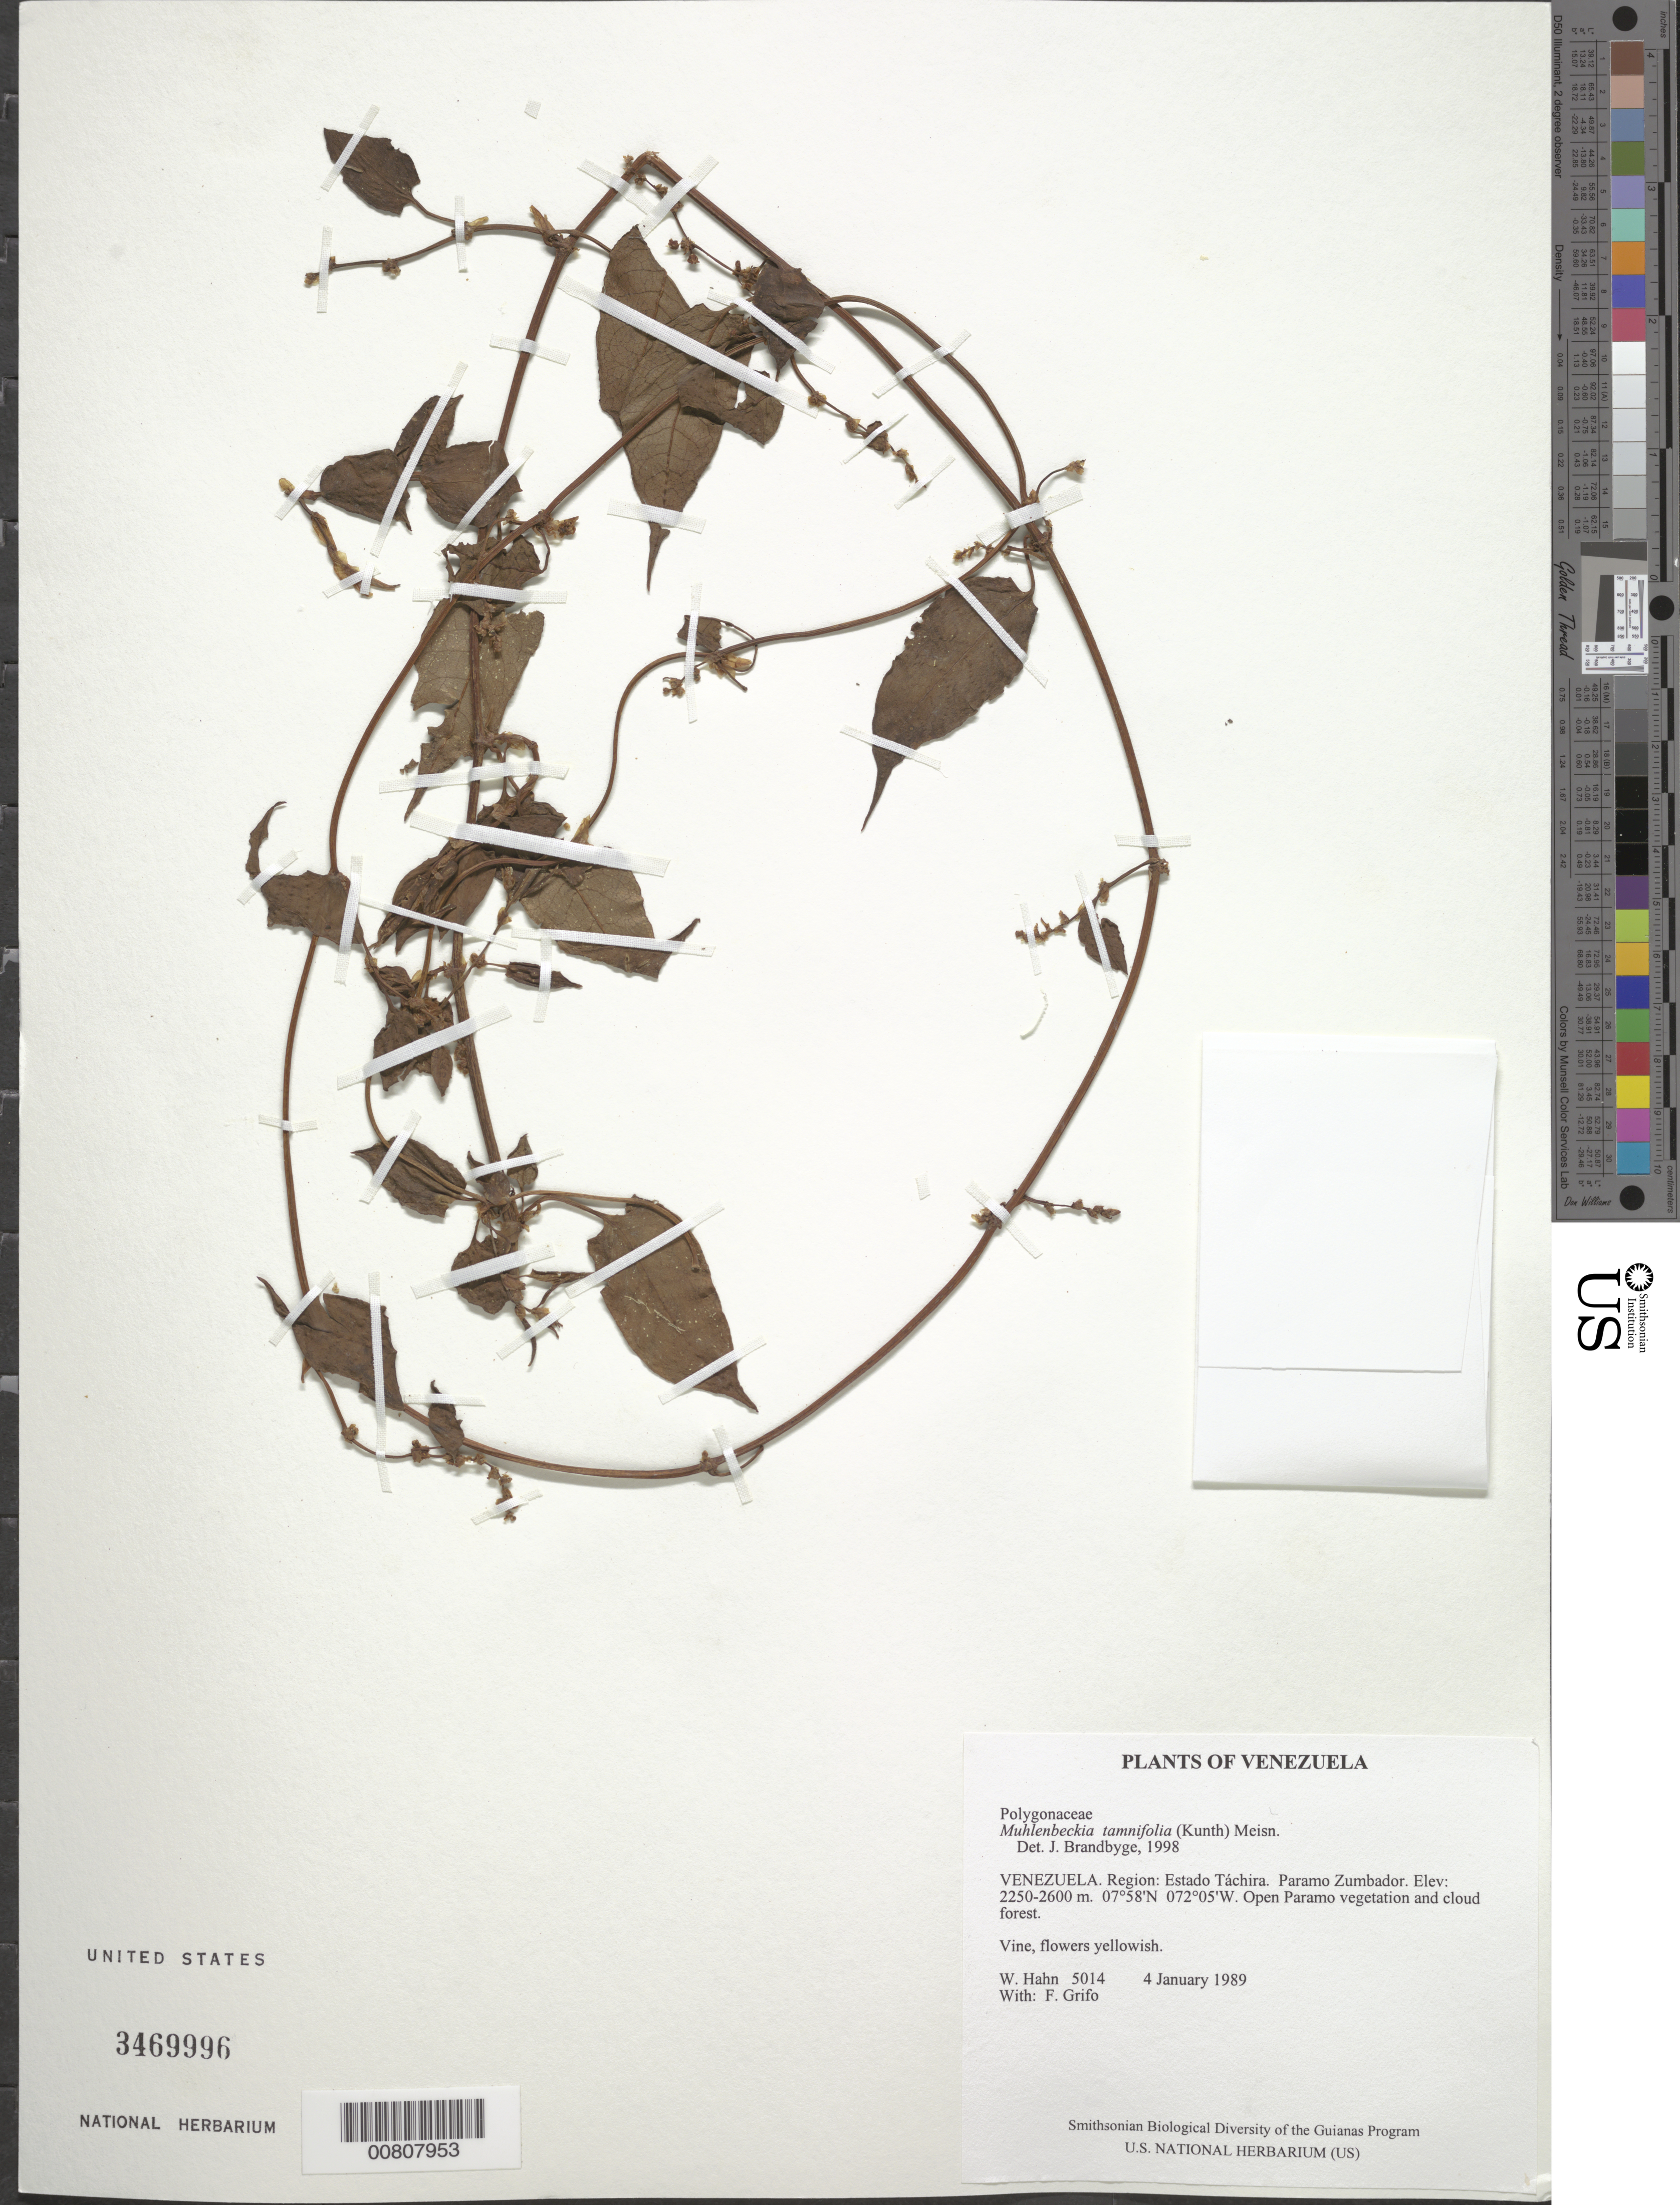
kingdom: Plantae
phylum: Tracheophyta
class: Magnoliopsida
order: Caryophyllales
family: Polygonaceae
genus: Muehlenbeckia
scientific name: Muehlenbeckia tamnifolia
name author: (Kunth) Meisn.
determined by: Brandbyge, J.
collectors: W. Hahn & F. Grifo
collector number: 5014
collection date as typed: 4 January 1989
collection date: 1989-01-04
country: Venezuela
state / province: Táchira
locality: Paramo Zumbador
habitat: Open Paramo vegetation and cloud forest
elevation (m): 2250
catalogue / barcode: US 3469996